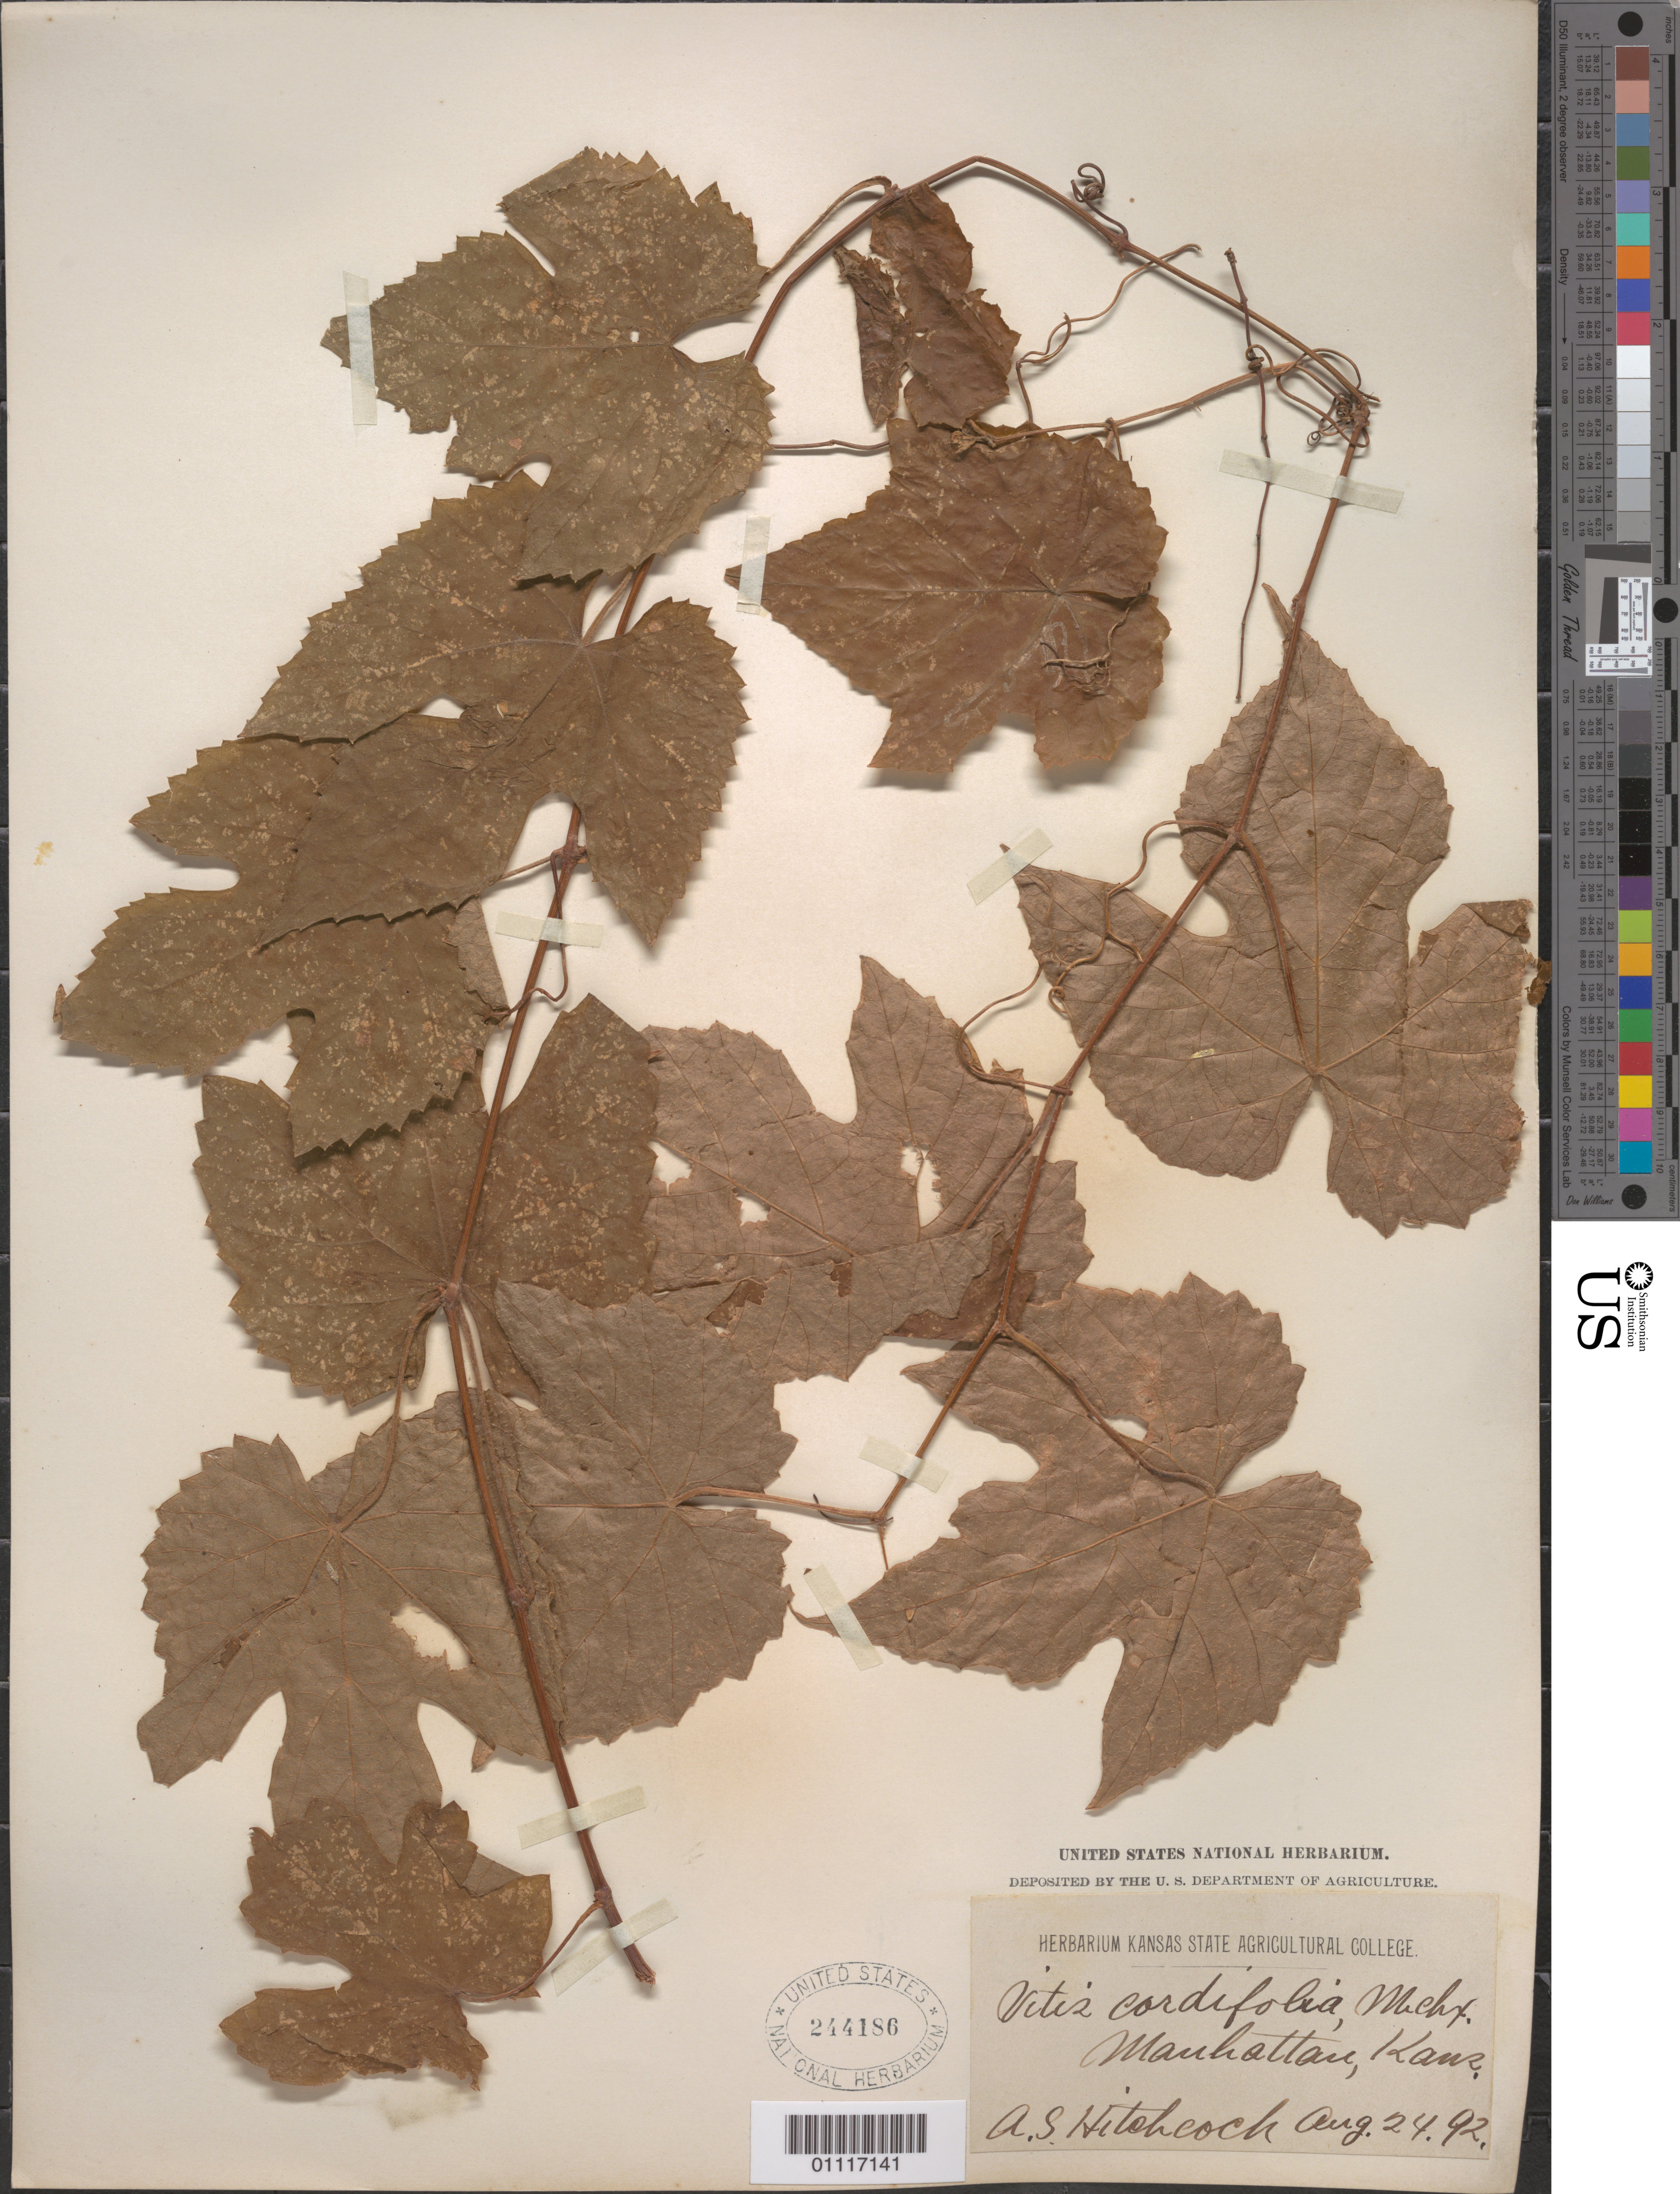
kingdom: Plantae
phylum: Tracheophyta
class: Magnoliopsida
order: Vitales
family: Vitaceae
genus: Vitis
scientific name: Vitis cordifolia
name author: Michx.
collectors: A. S. Hitchcock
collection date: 1892-08-24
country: United States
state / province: Kansas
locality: Manthattan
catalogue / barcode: US 244186